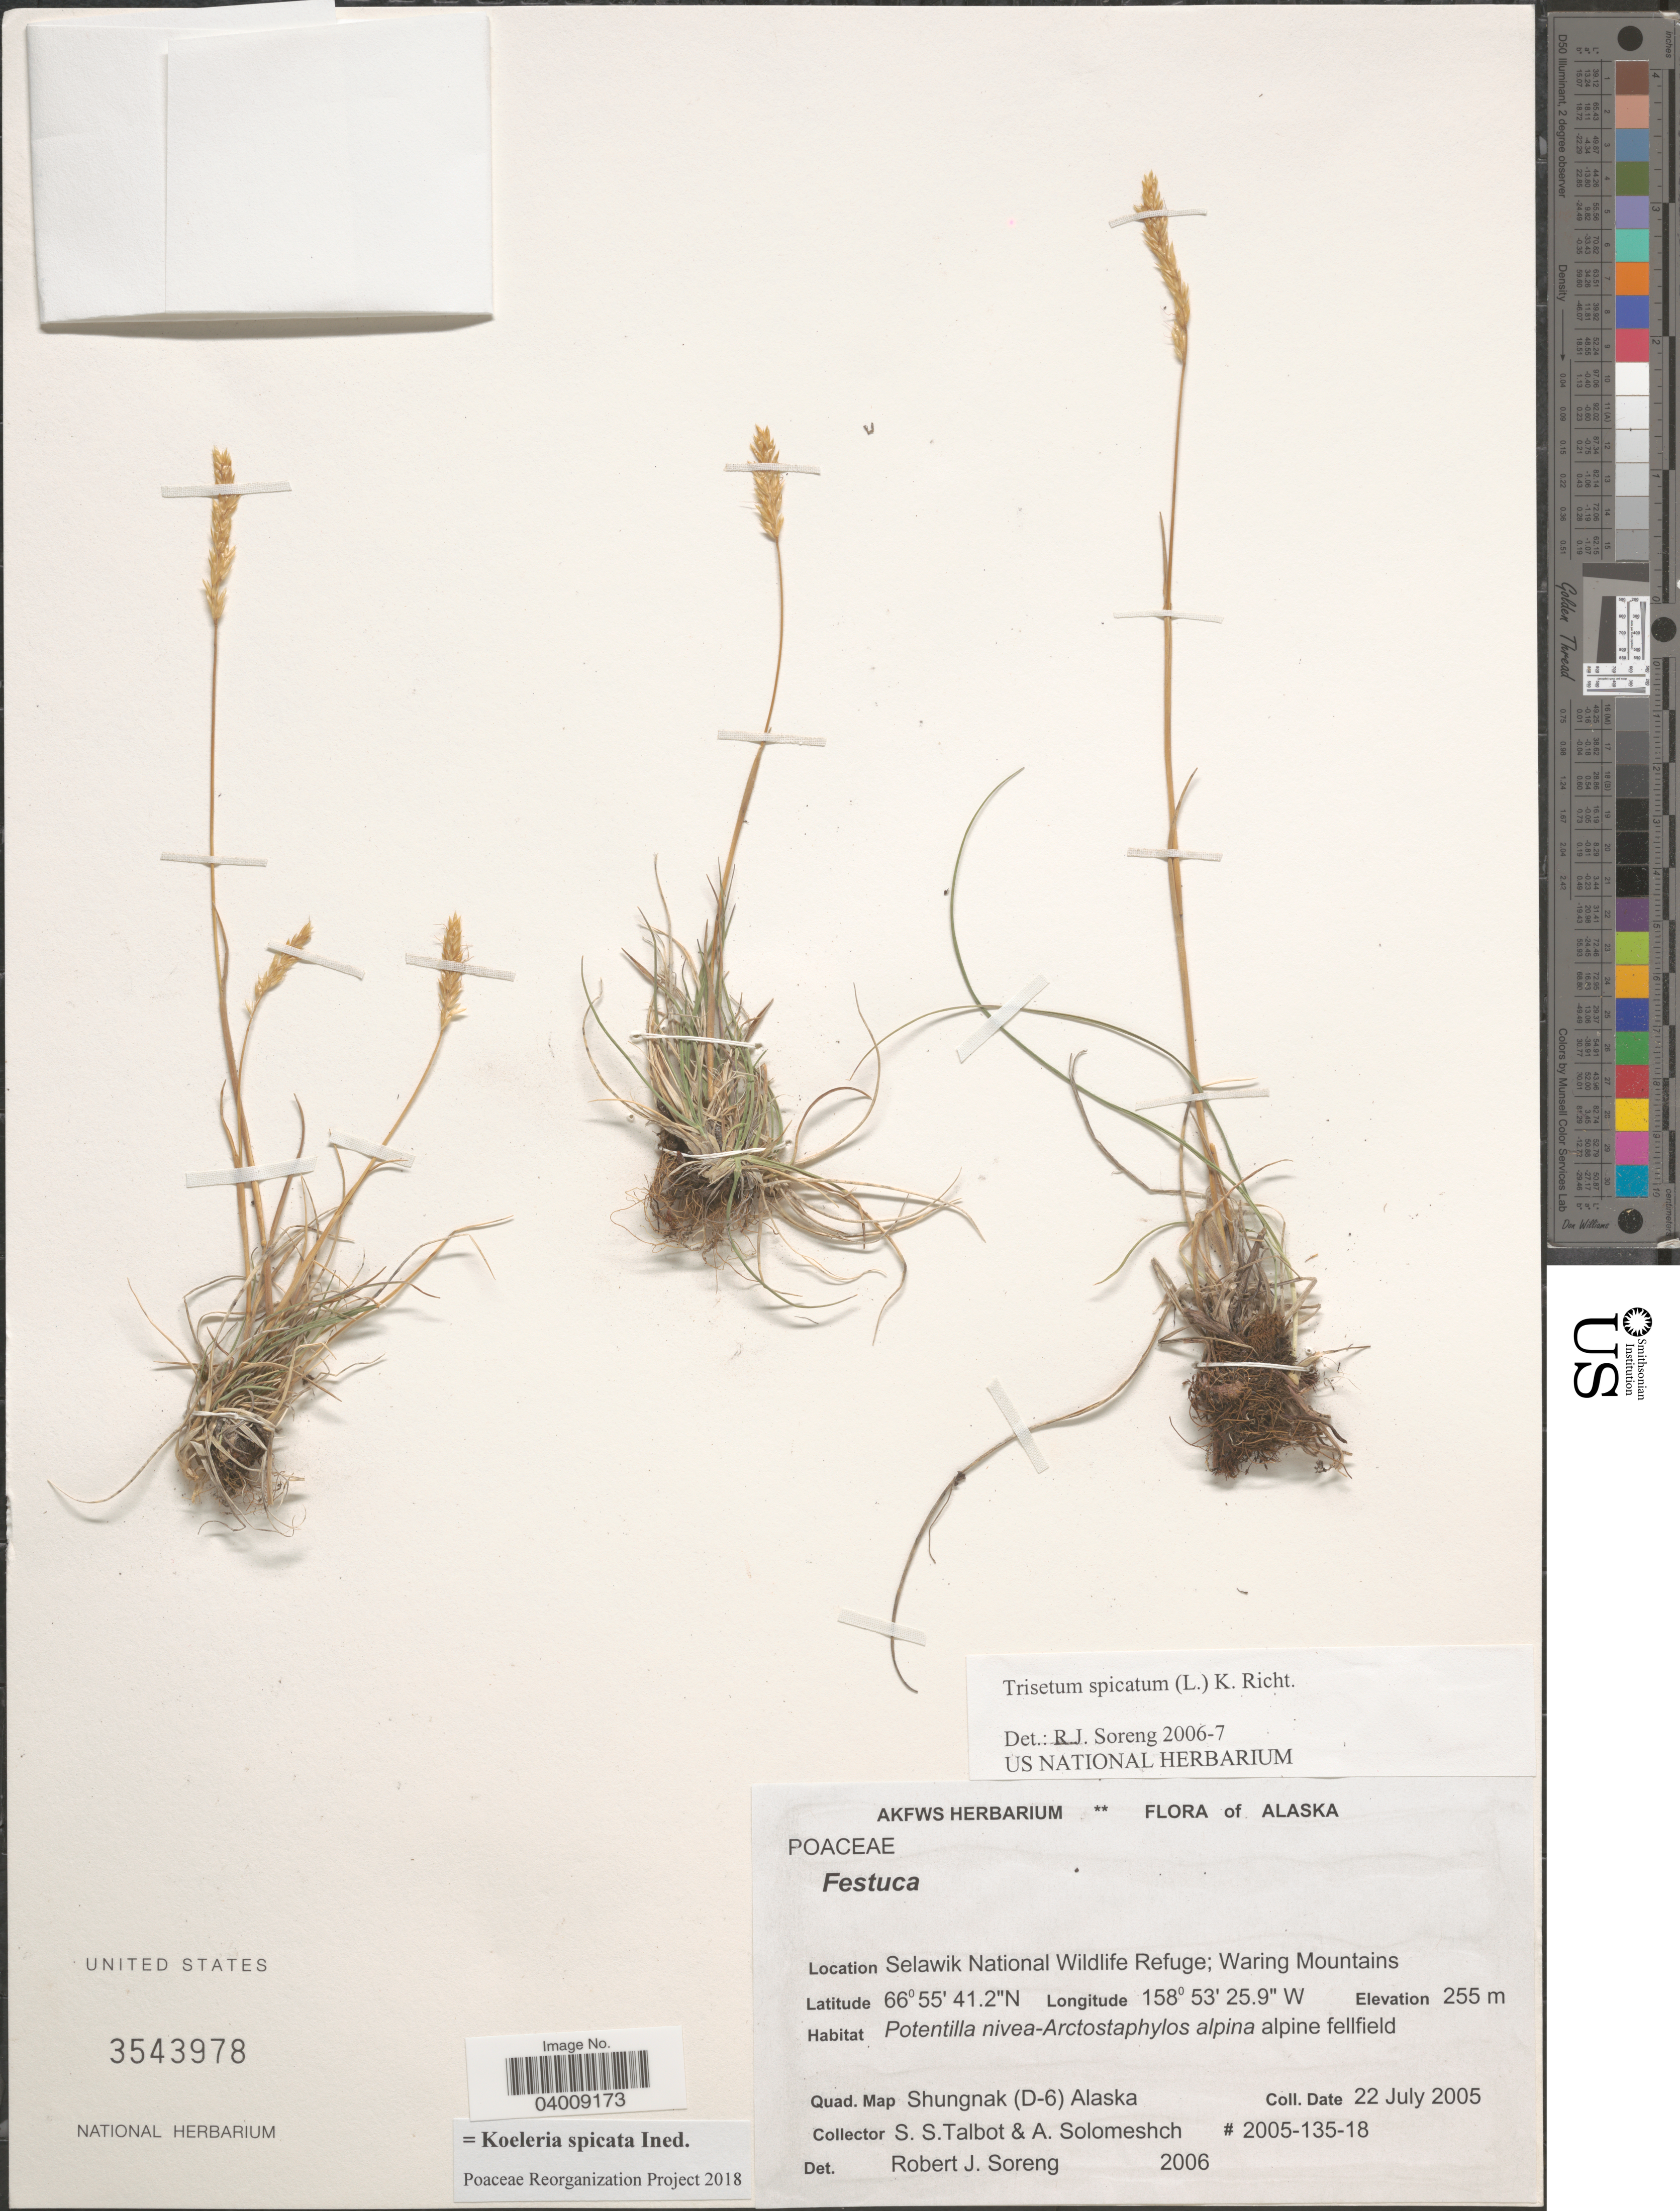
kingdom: Plantae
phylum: Tracheophyta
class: Liliopsida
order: Poales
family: Poaceae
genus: Koeleria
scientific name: Koeleria spicata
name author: (L.) Barberá et al.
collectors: S. S. Talbot & A. Solomeshch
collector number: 2005-135-18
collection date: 2005-07-22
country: United States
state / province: Alaska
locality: Selawik National Wildlife Refuge; Waring Mountains. Quad. Map. Shungnak (D-6) Alaska.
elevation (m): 255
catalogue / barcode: US 3543978